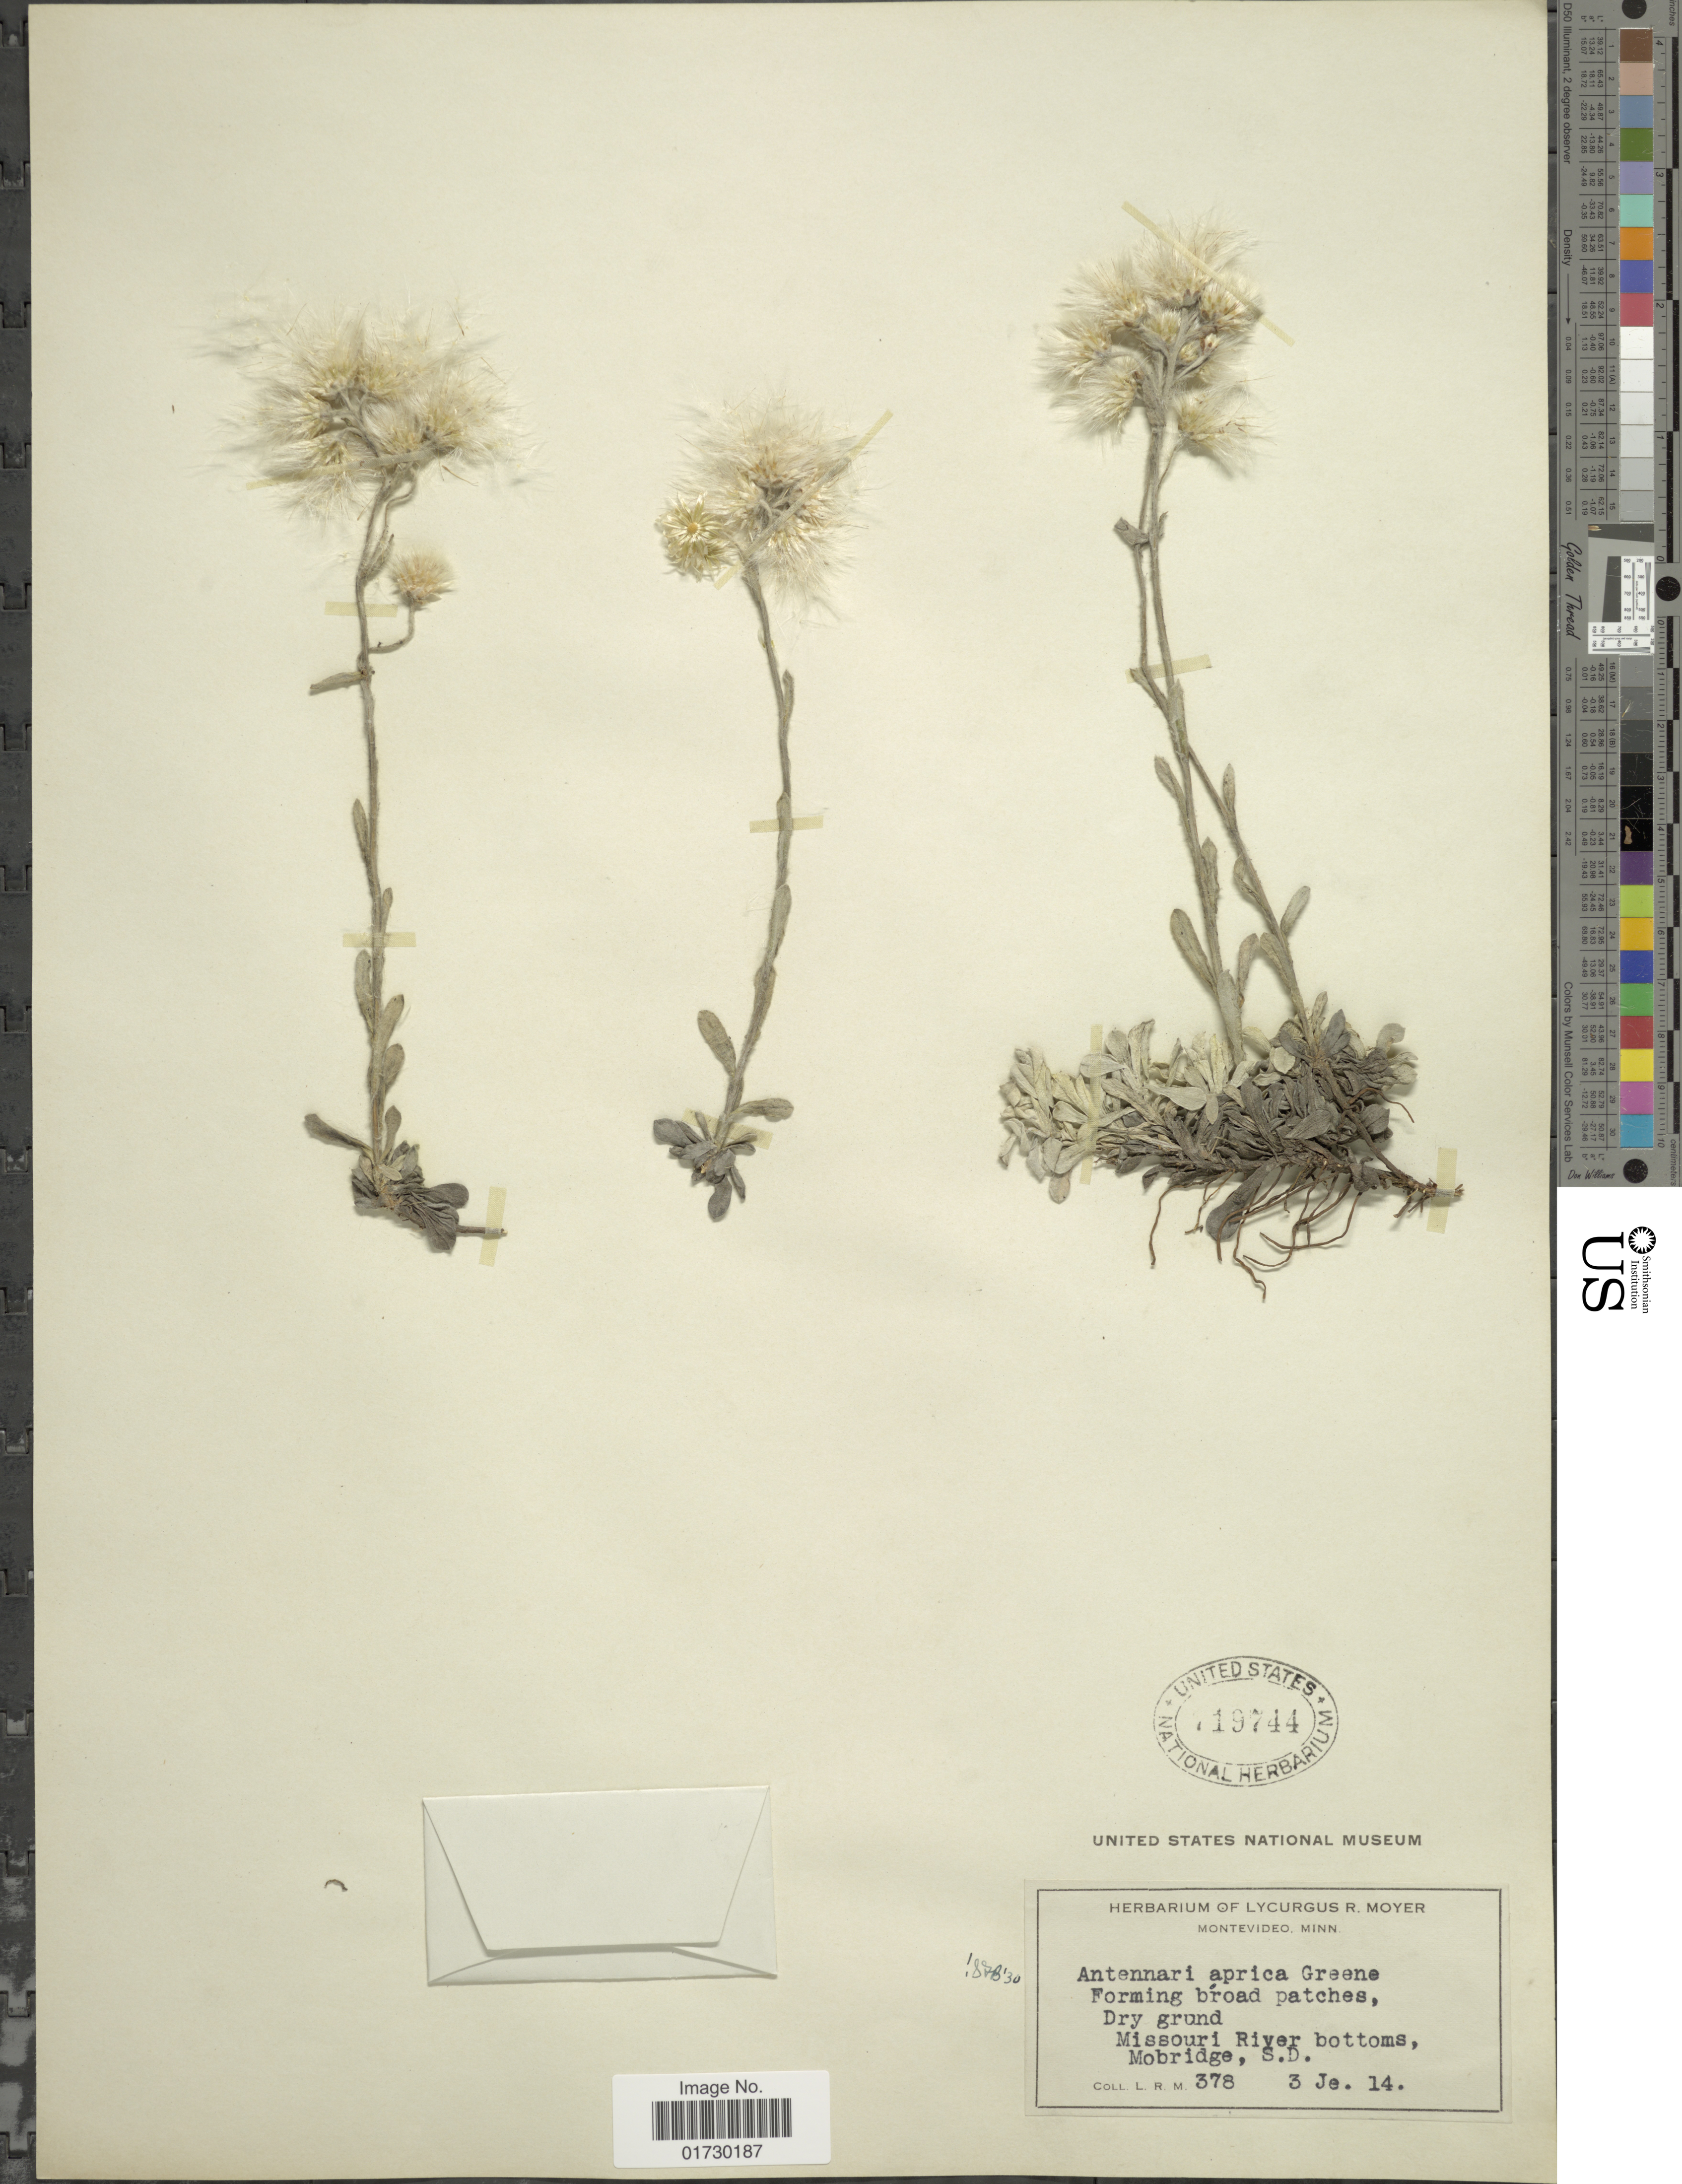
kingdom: Plantae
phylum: Tracheophyta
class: Magnoliopsida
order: Asterales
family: Asteraceae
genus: Antennaria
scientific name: Antennaria aprica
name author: Greene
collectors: L. Moyer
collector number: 378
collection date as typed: Transcribed d/m/y: 3/6/14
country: United States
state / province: Minnesota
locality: Montevideo. Minn. Missouri River bottoms, Mobridge, S. D.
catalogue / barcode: US 719744